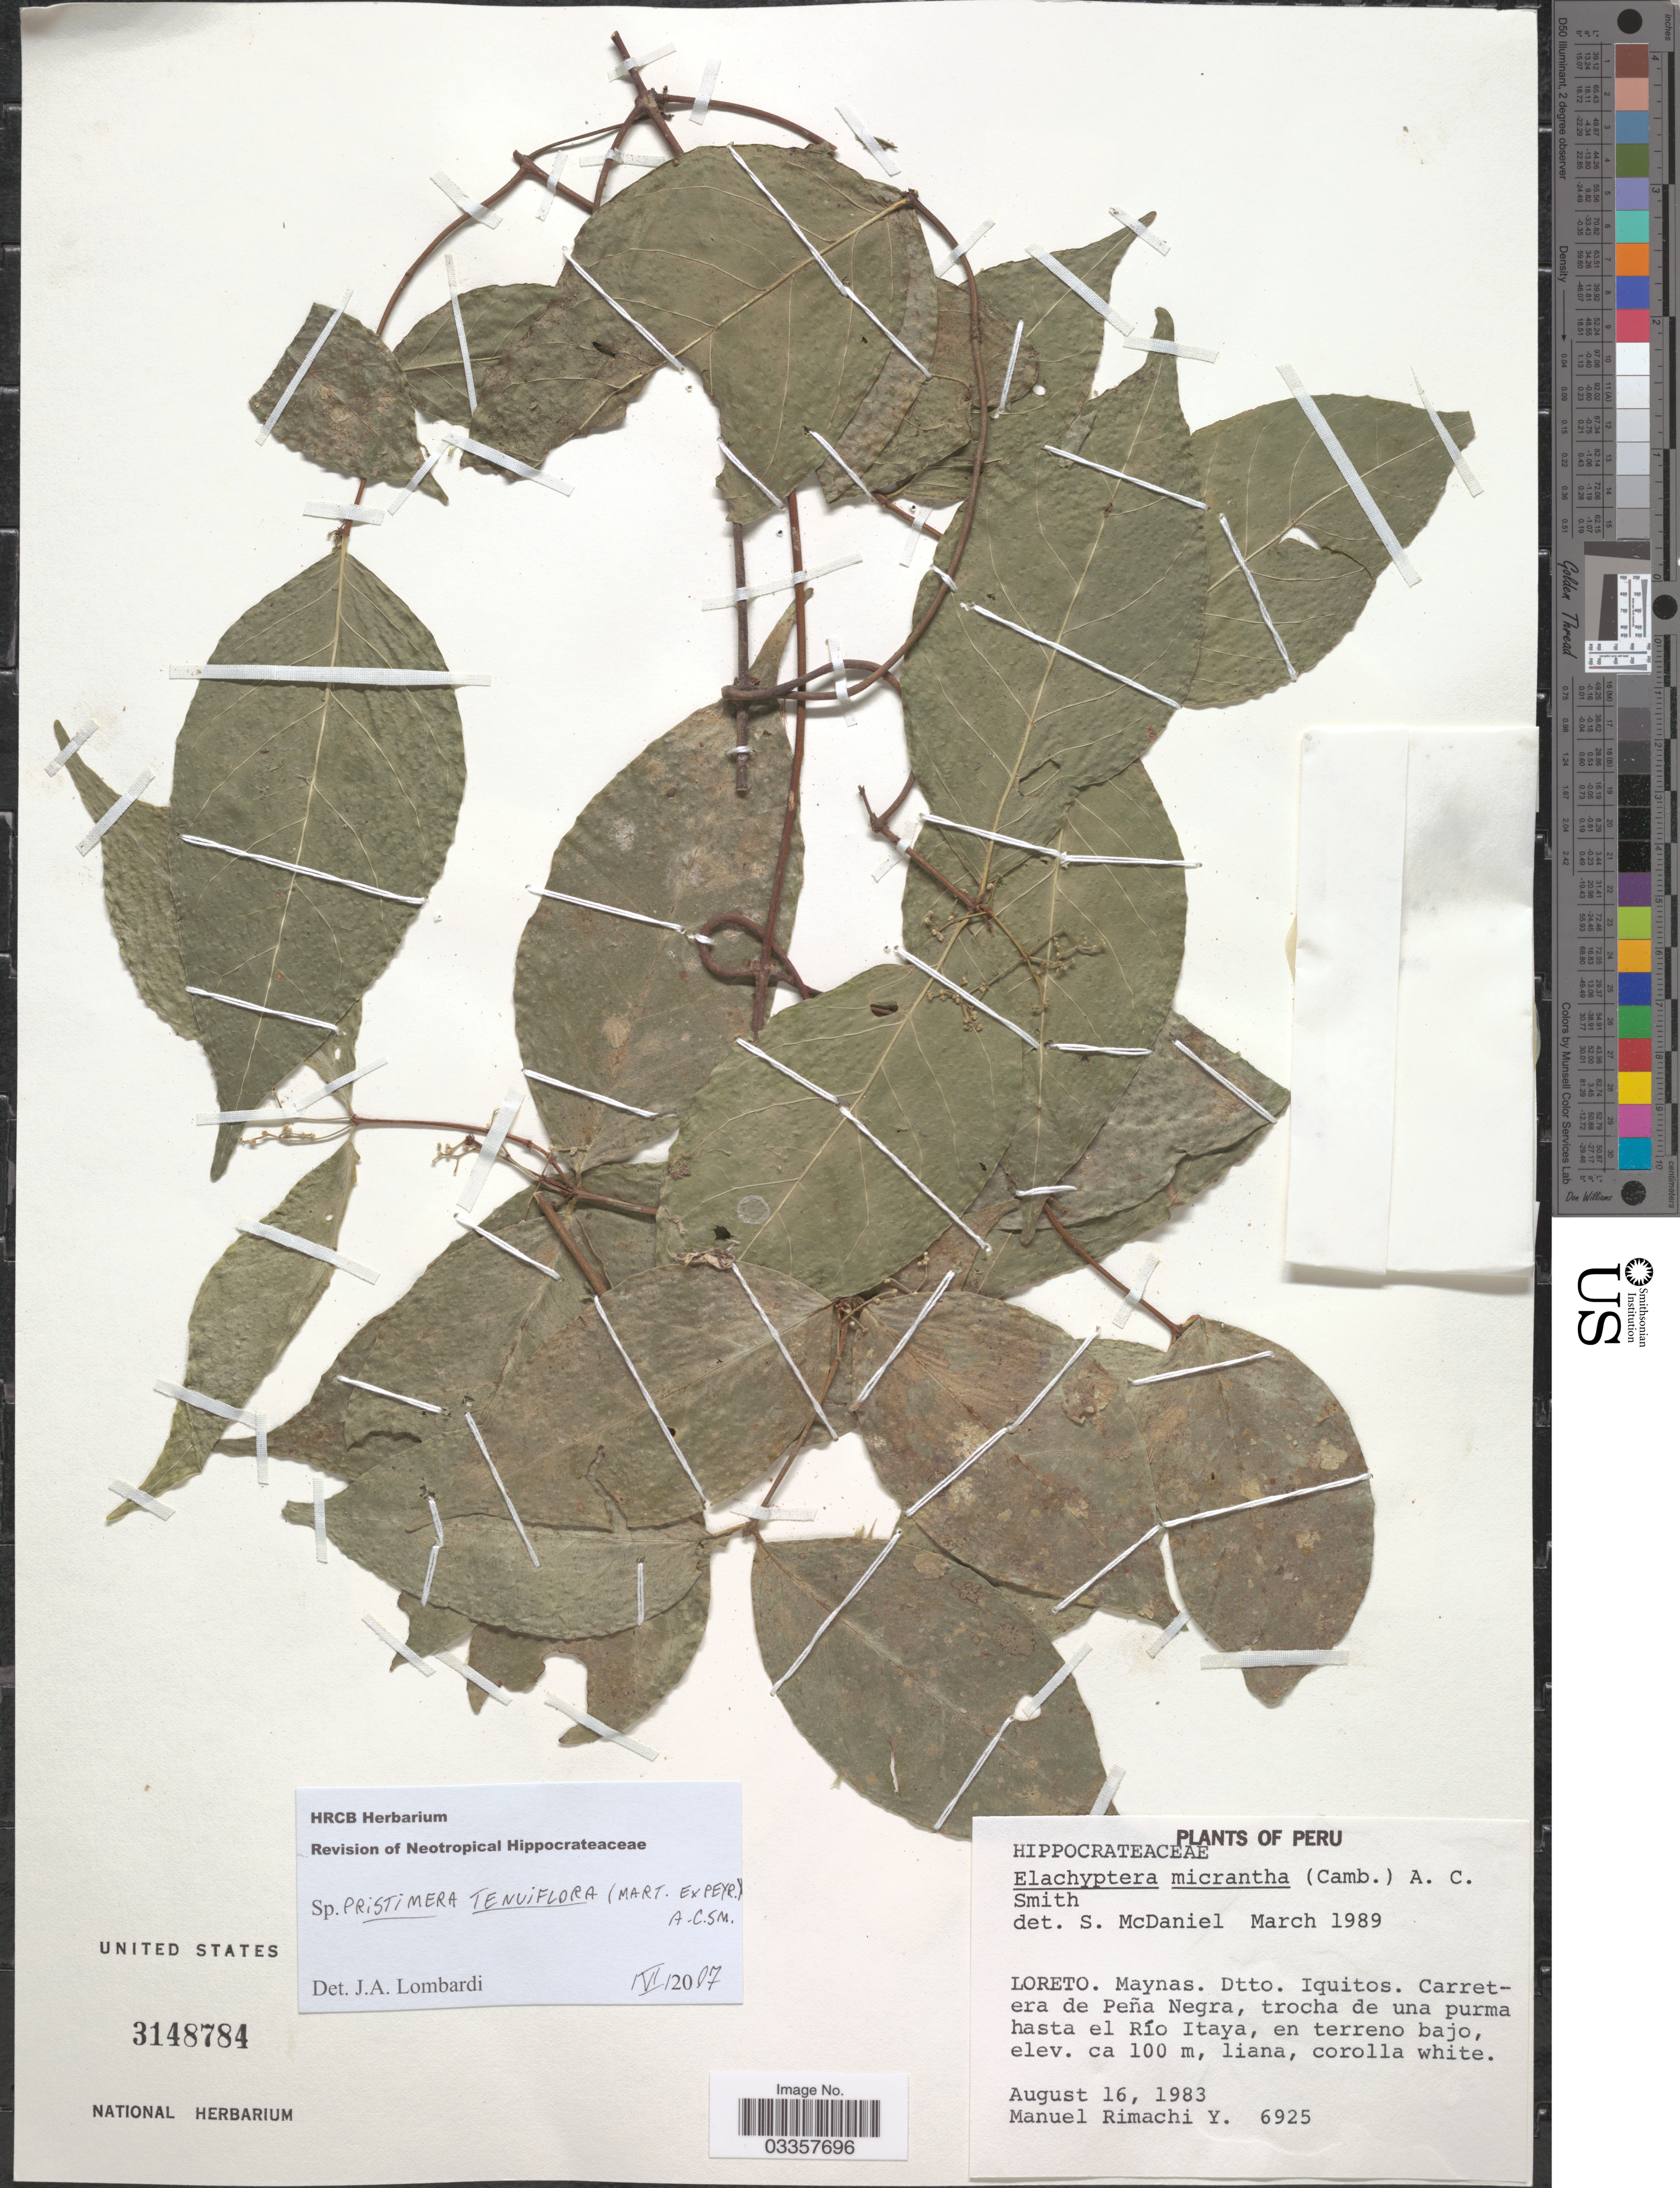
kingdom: Plantae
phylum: Tracheophyta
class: Magnoliopsida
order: Celastrales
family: Celastraceae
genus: Pristimera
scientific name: Pristimera tenuiflora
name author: (Mart. ex Peyr.) A.C. Sm.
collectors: M. Rimachi Y.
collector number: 6925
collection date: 1983-08-16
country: Peru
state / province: Loreto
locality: Maynas. Dtto. Iquitos. Carretera de Peña Negra, trocha de una pruma hasta el Río Itaya.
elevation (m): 100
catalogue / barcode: US 3148784